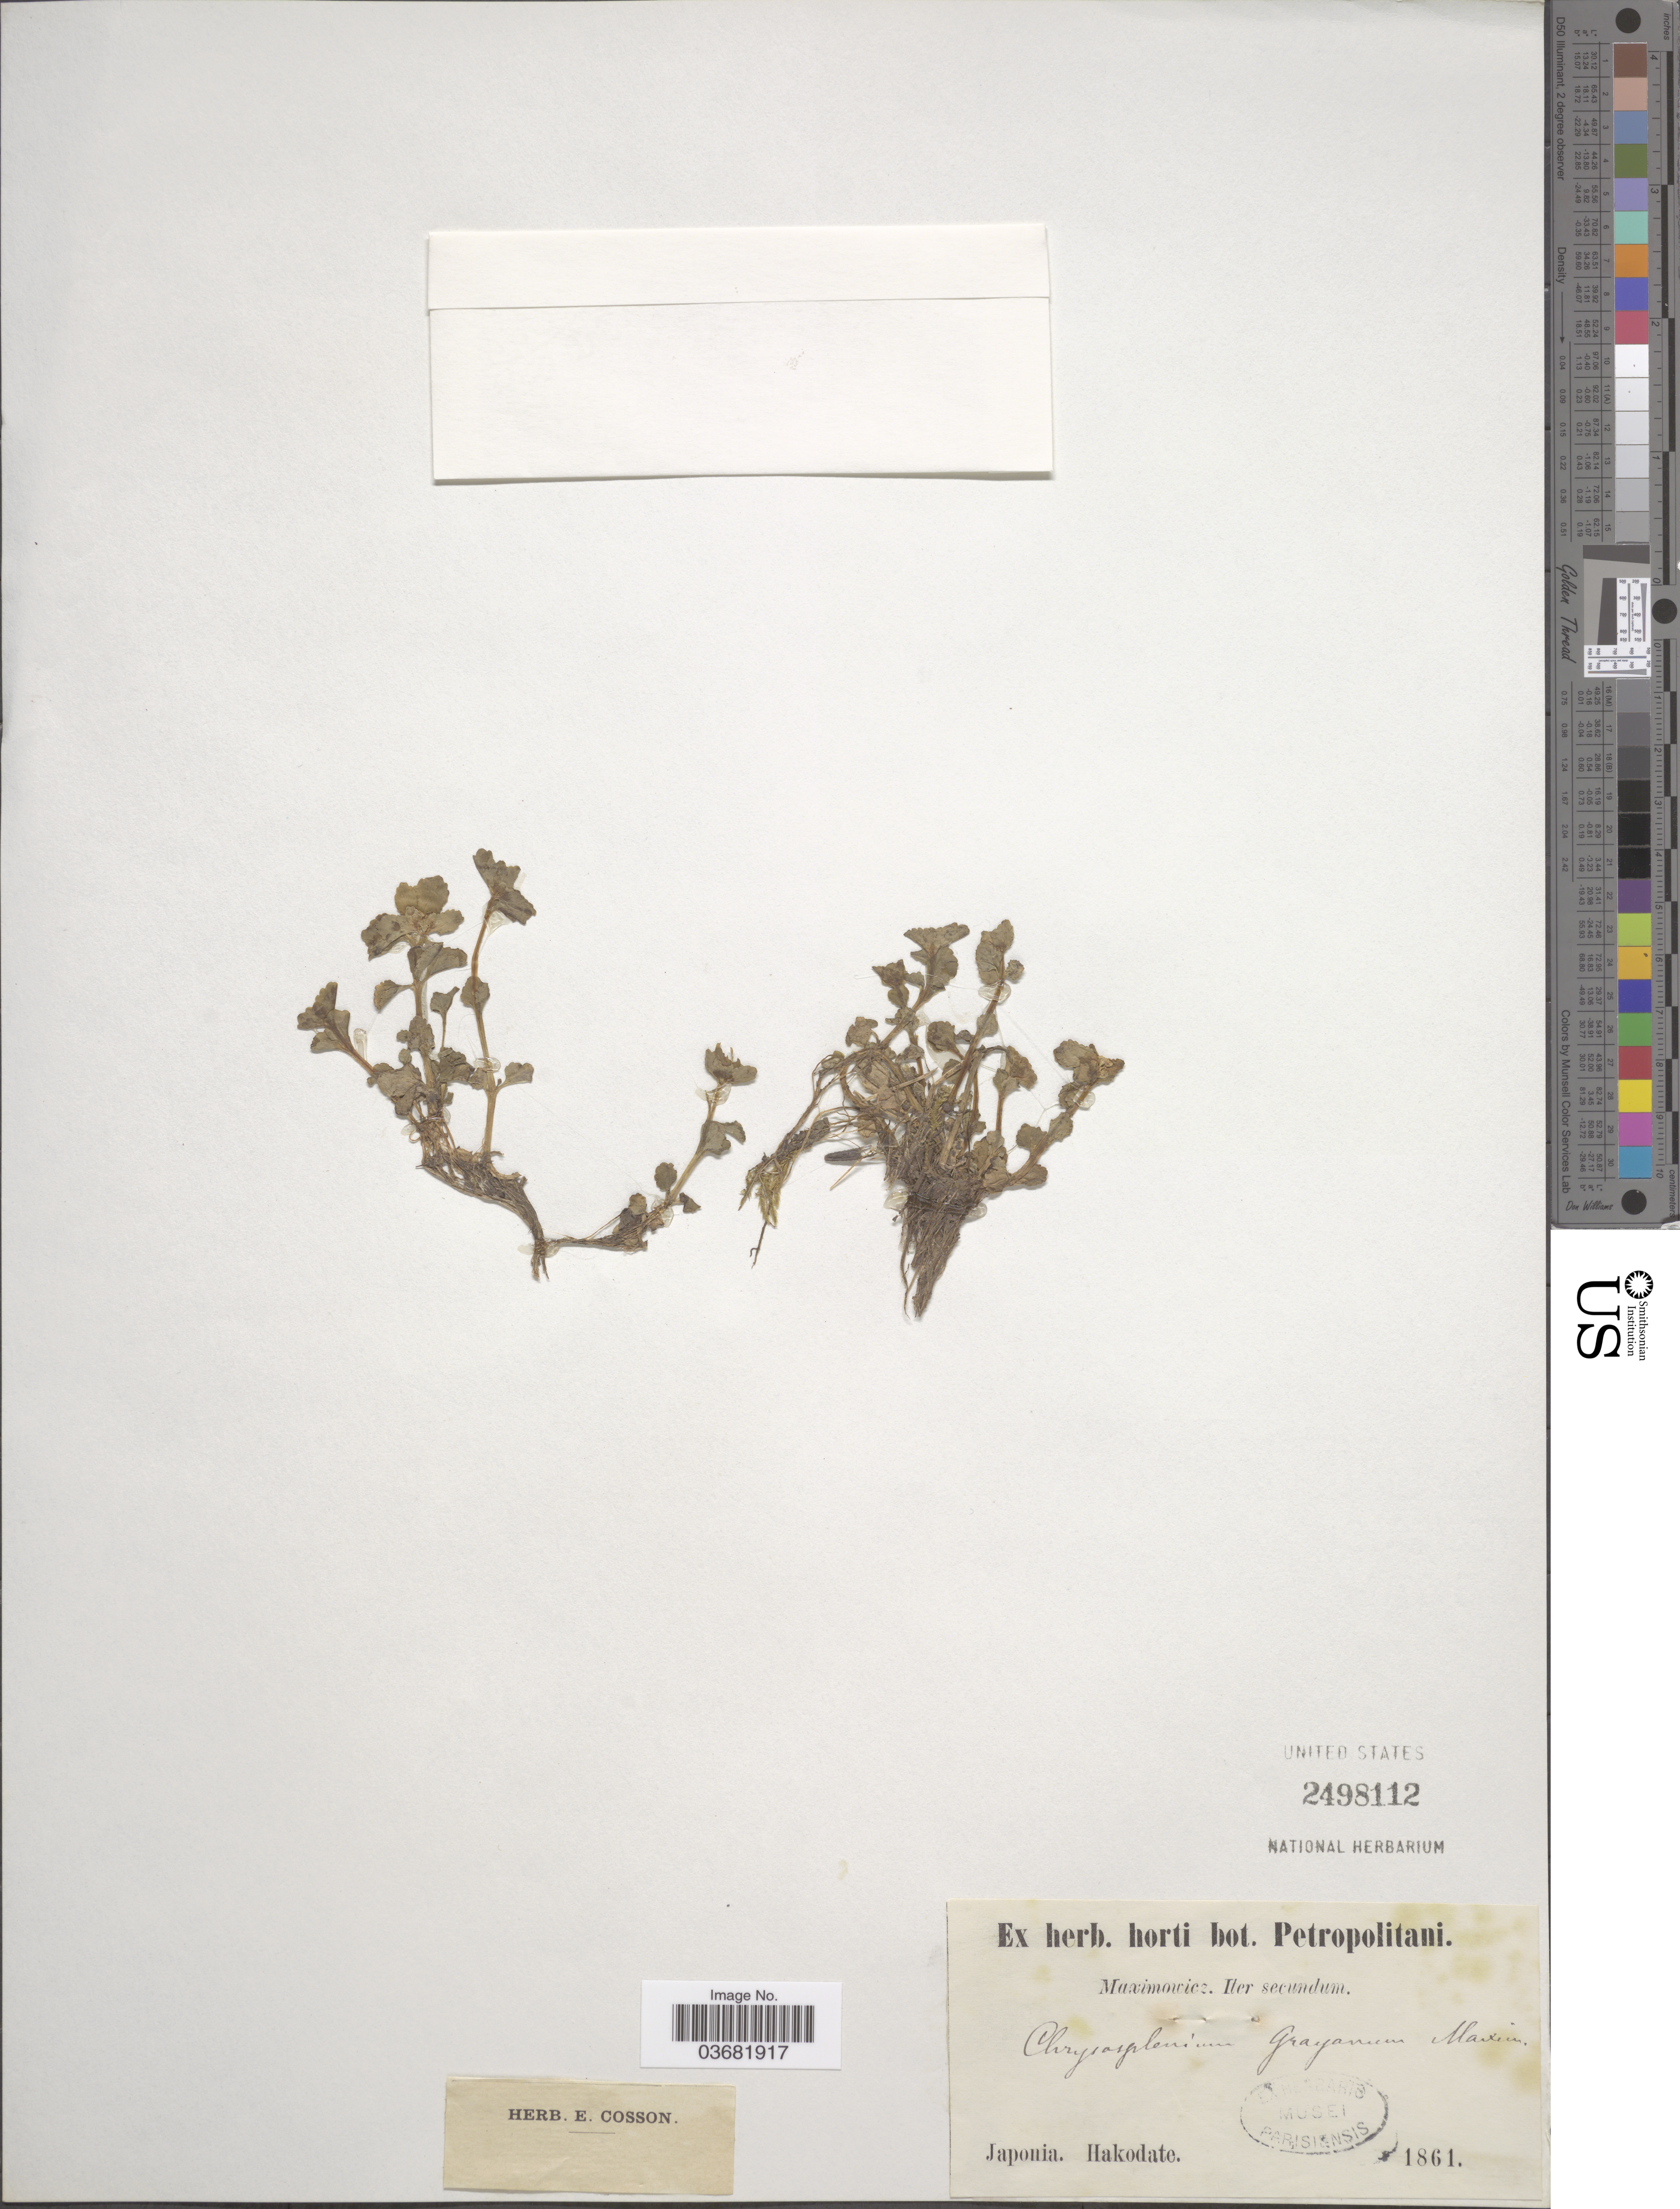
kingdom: Plantae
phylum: Tracheophyta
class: Magnoliopsida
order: Saxifragales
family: Saxifragaceae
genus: Chrysosplenium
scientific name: Chrysosplenium grayanum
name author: Maxim.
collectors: Maximowicz, --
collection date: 1861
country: Japan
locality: Iter secundum. Japonia. Hakodate.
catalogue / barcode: US 2498112